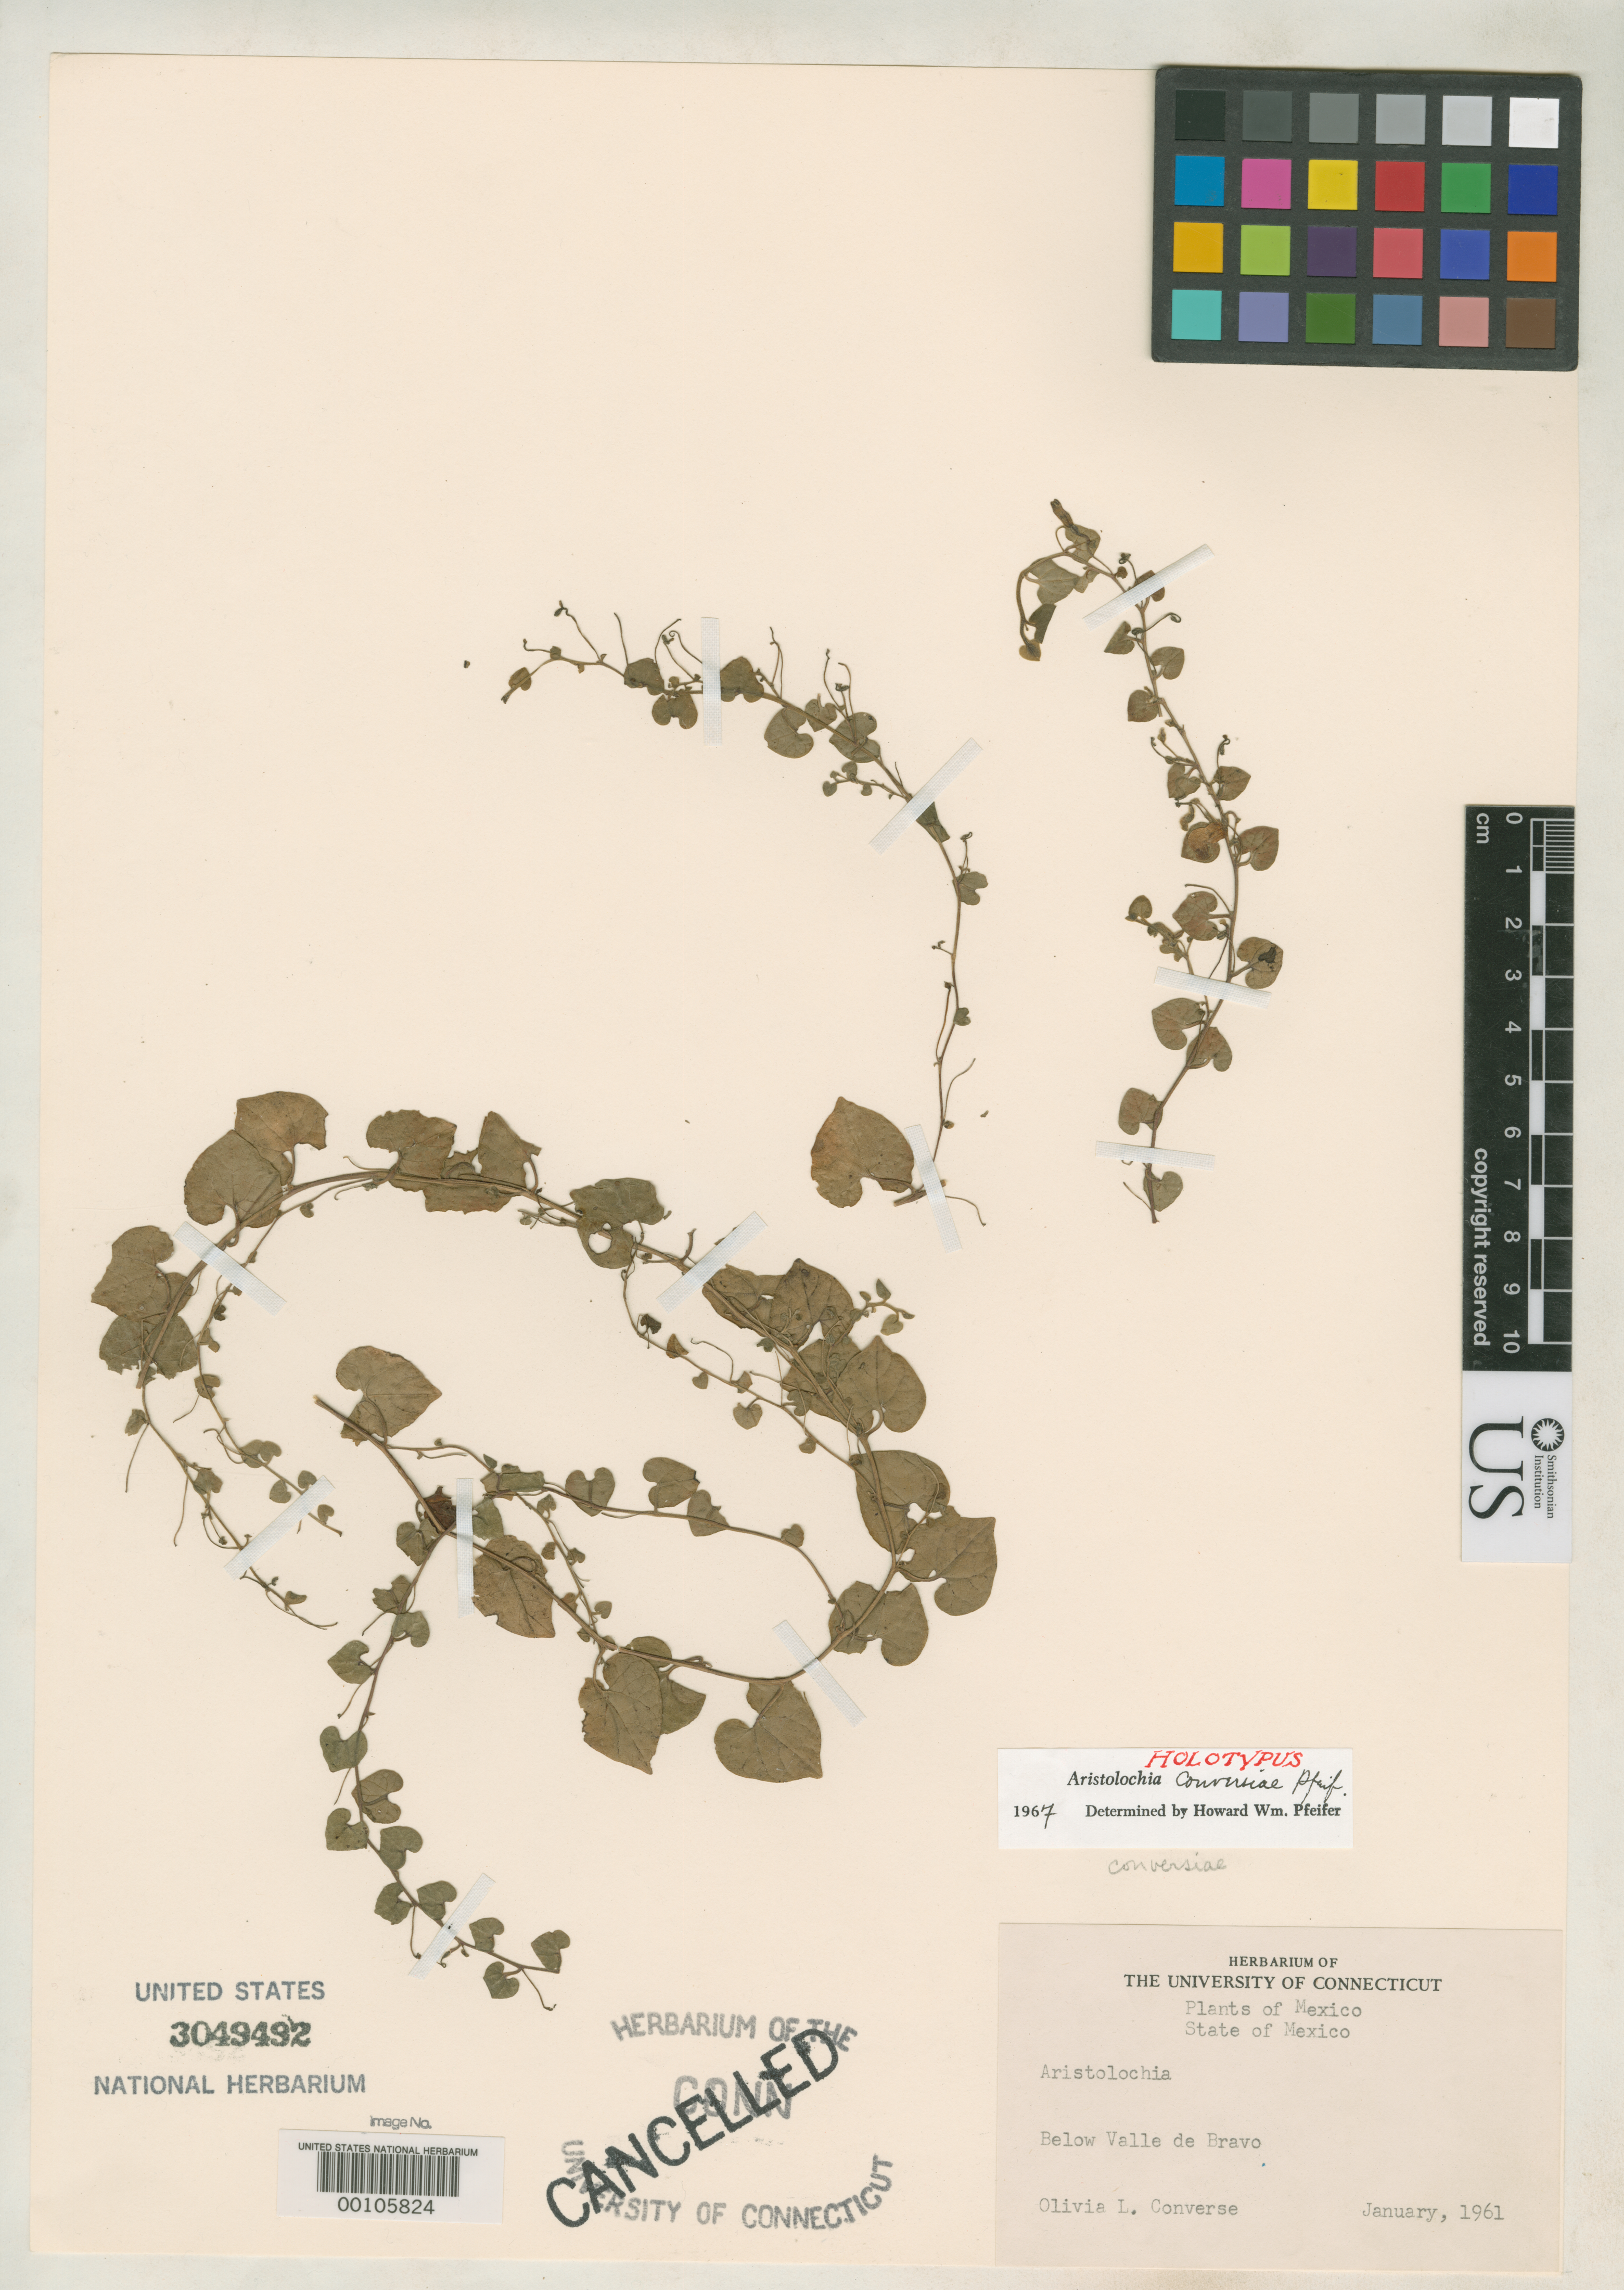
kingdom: Plantae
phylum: Tracheophyta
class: Magnoliopsida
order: Piperales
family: Aristolochiaceae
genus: Aristolochia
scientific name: Aristolochia conversiae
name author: Pfeifer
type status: Holotype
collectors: O. Converse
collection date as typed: Jan 1961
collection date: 1961-01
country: Mexico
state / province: México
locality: Below Valle de Bravo.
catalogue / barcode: US 3049492